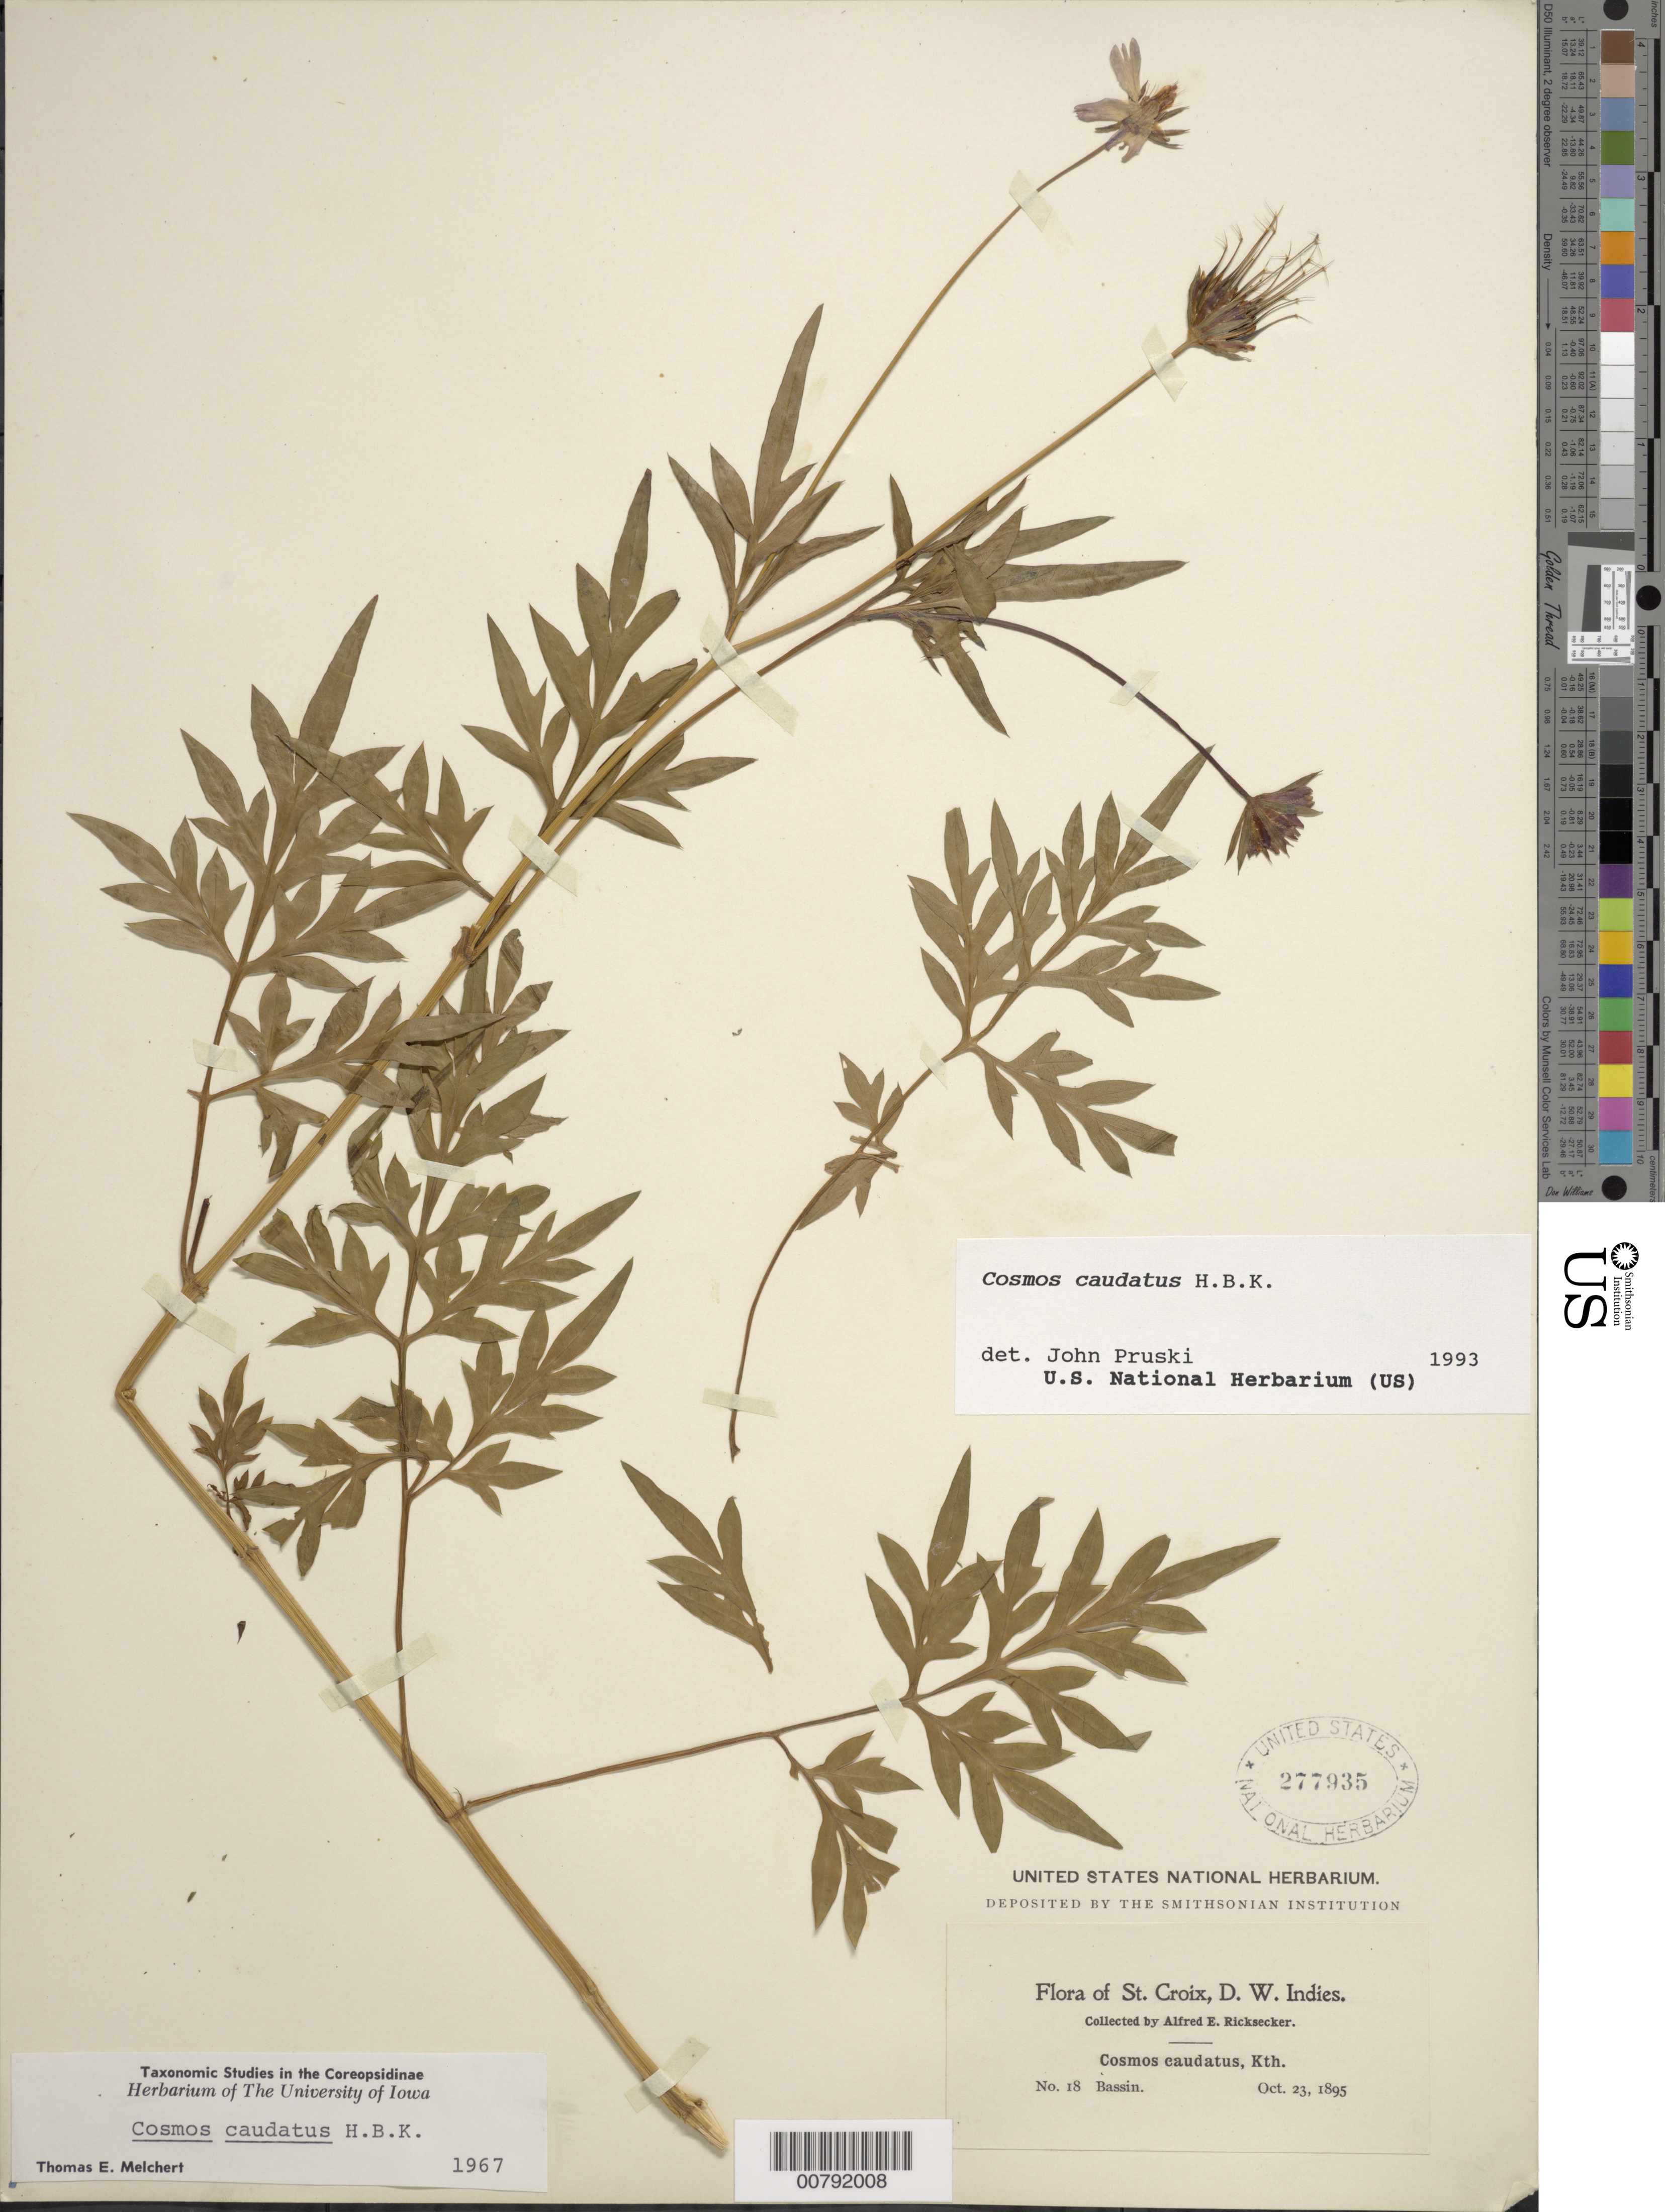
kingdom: Plantae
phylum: Tracheophyta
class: Magnoliopsida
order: Asterales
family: Asteraceae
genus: Cosmos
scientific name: Cosmos caudatus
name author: Kunth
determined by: Pruski, J. F.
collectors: A. E. Ricksecker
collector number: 18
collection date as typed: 23 Oct 1895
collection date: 1895-10-23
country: U.S. Virgin Islands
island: St. Croix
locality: St. Croix; Bassin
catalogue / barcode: US 277935